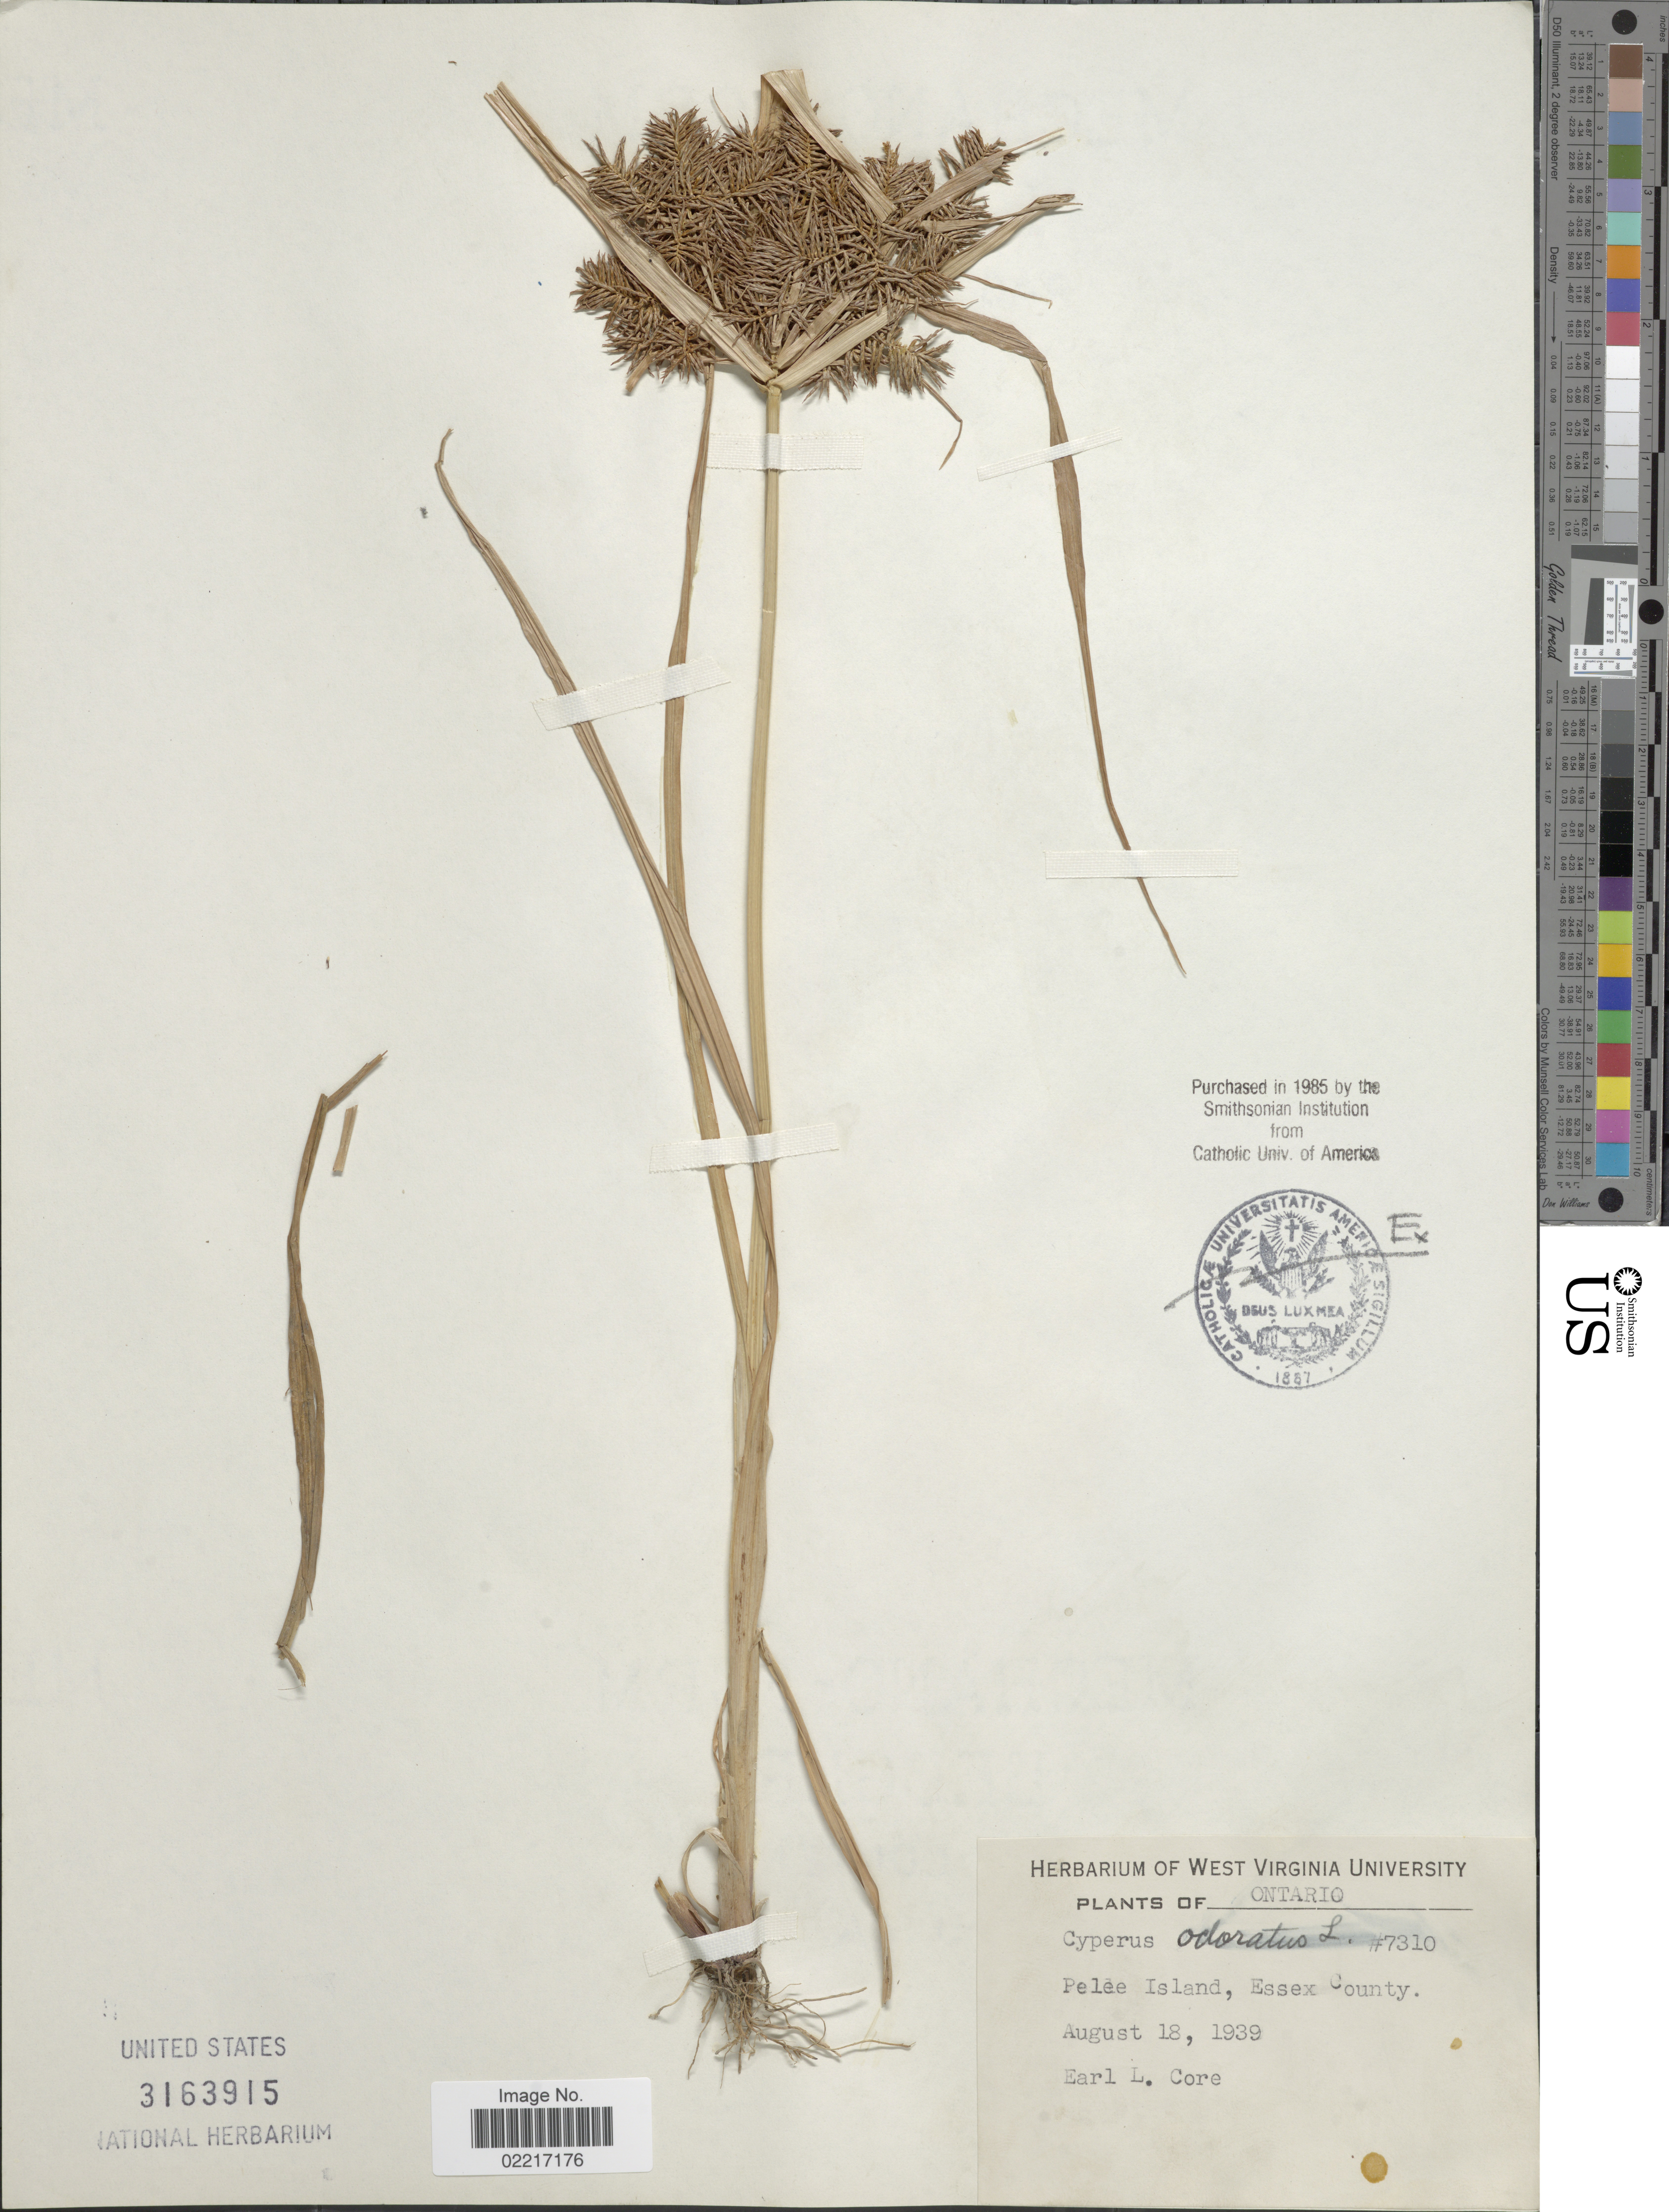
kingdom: Plantae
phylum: Tracheophyta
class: Liliopsida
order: Poales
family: Cyperaceae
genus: Cyperus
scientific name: Cyperus odoratus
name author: L.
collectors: E. L. Core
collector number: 7310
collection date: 1939-08-18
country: Canada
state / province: Ontario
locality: Pelee Island, Essex County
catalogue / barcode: US 3163915